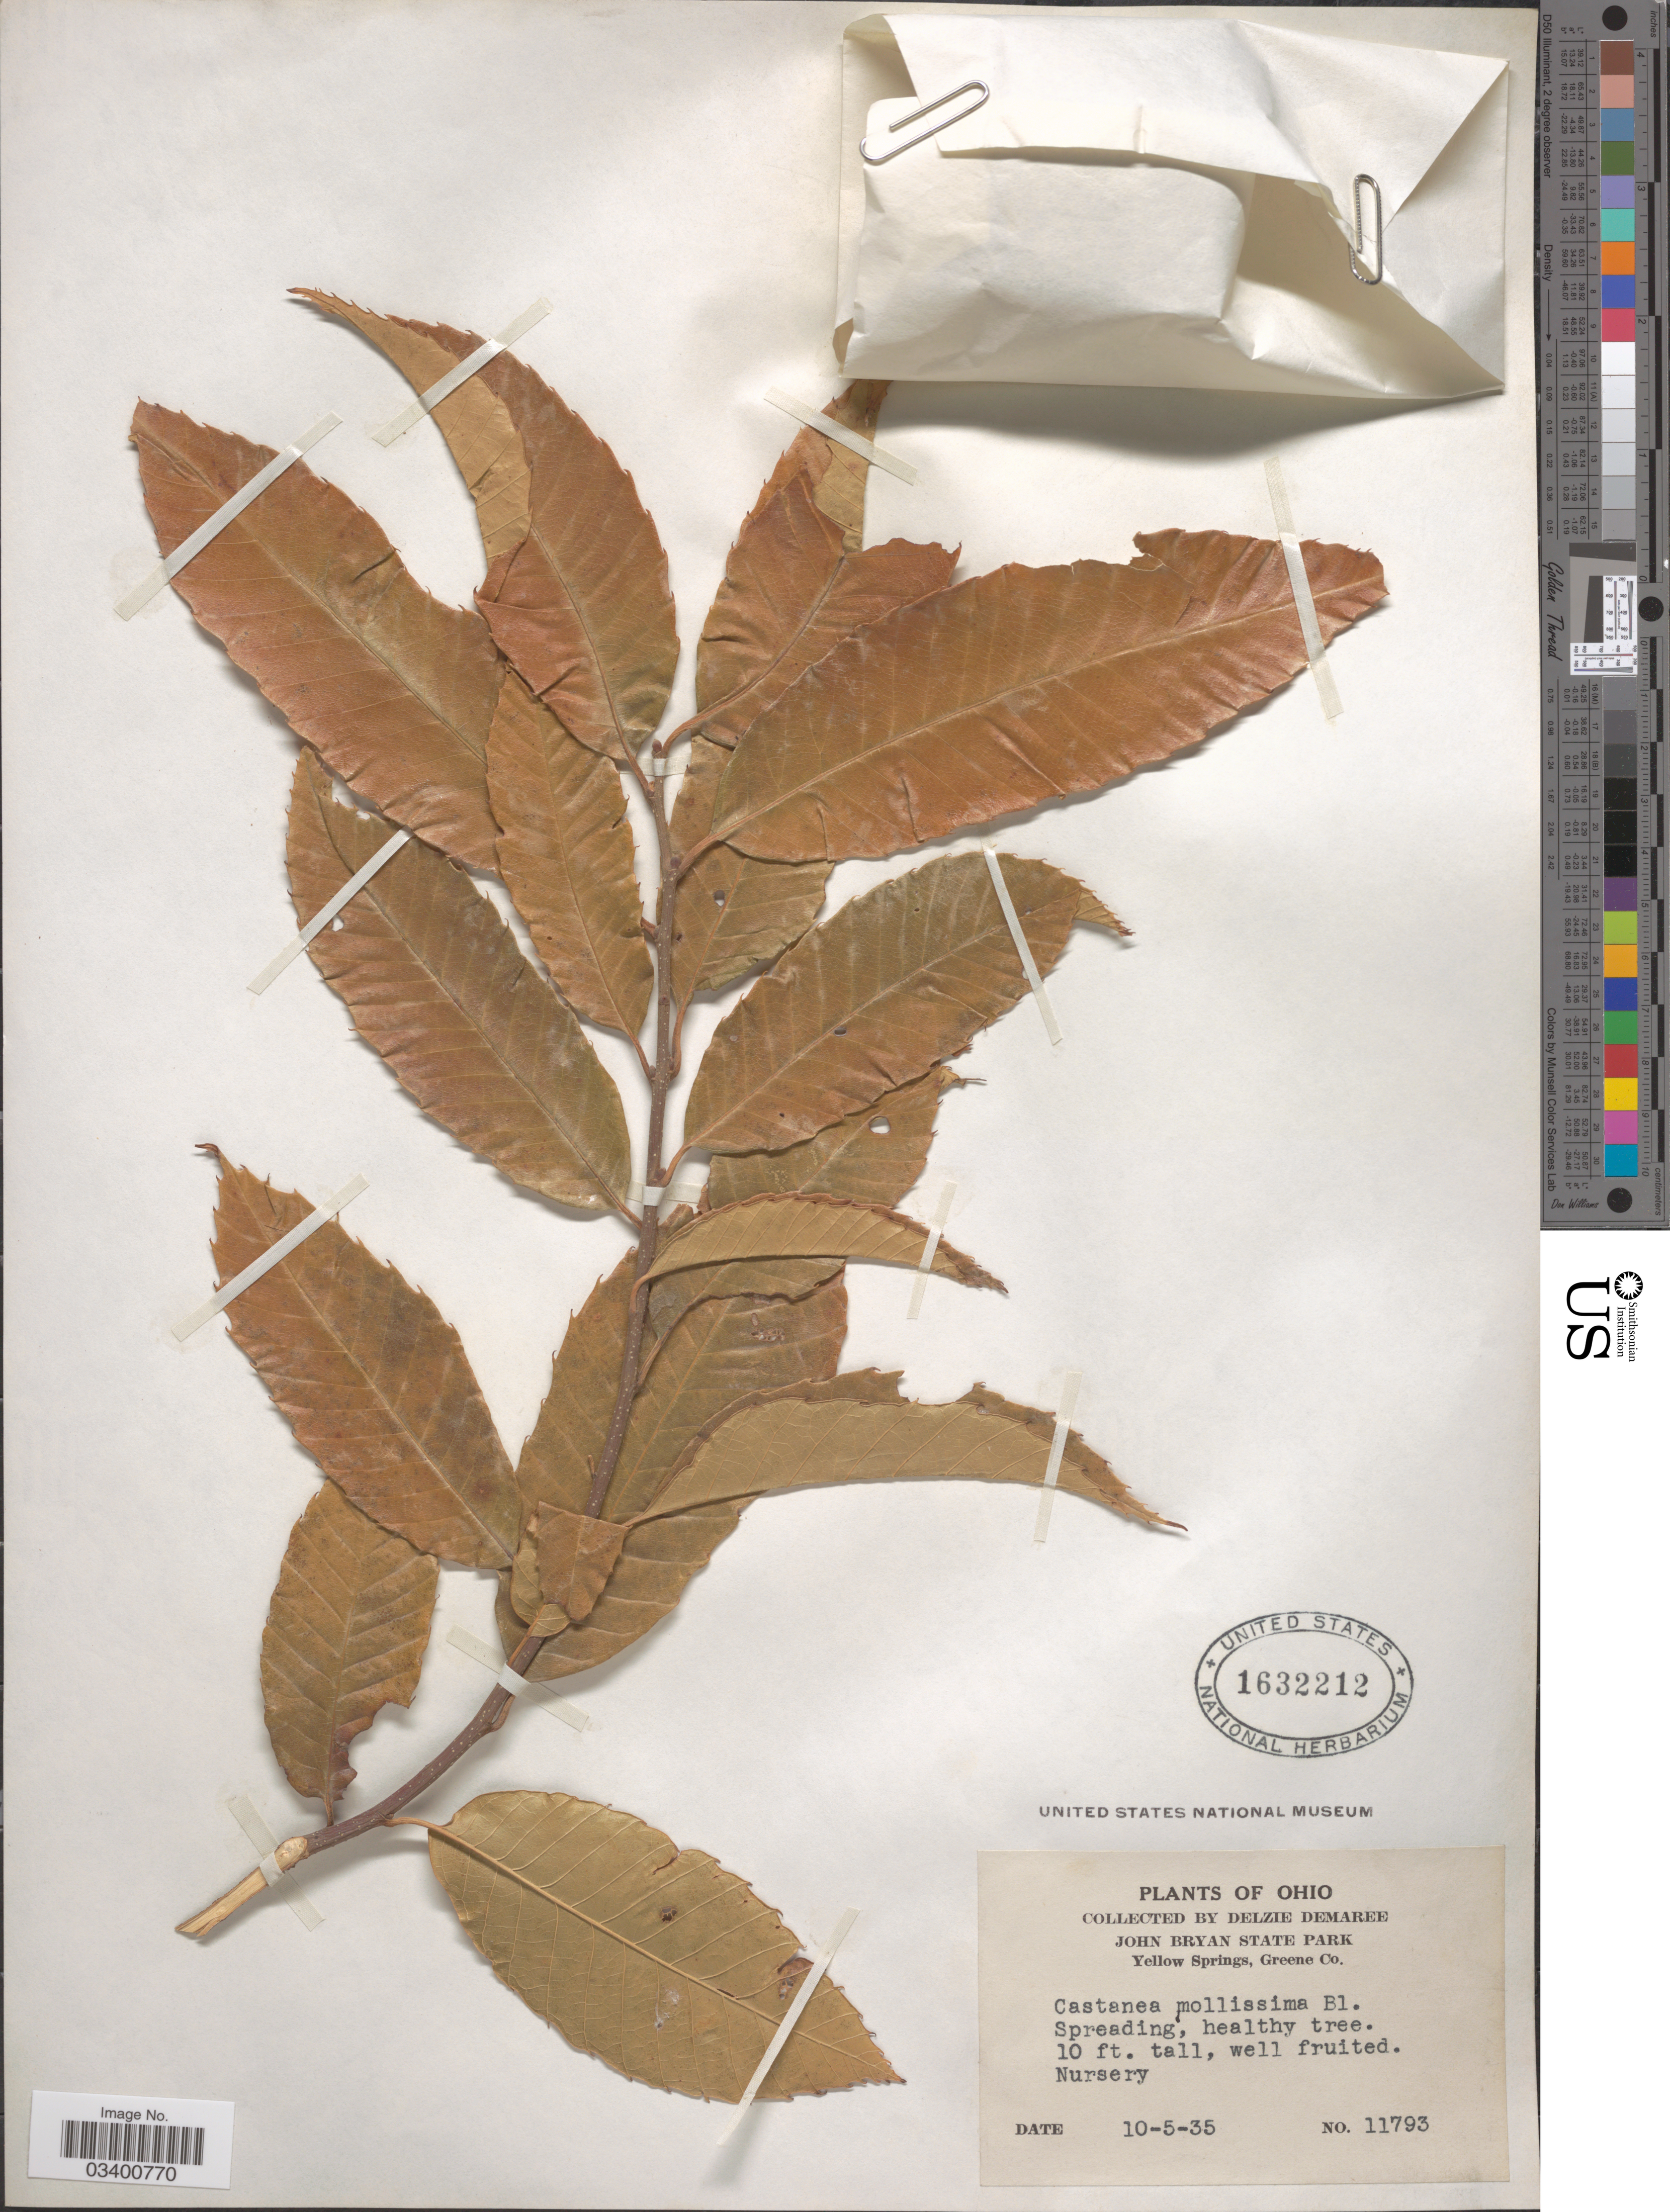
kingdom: Plantae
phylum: Tracheophyta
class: Magnoliopsida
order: Fagales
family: Fagaceae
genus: Castanea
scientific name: Castanea mollissima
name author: Blume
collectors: D. Demaree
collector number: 11793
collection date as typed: Transcribed d/m/y: 10/5/35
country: United States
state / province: Ohio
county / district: Greene Co.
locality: John Bryan State Park. Yellow Springs.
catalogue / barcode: US 1632212